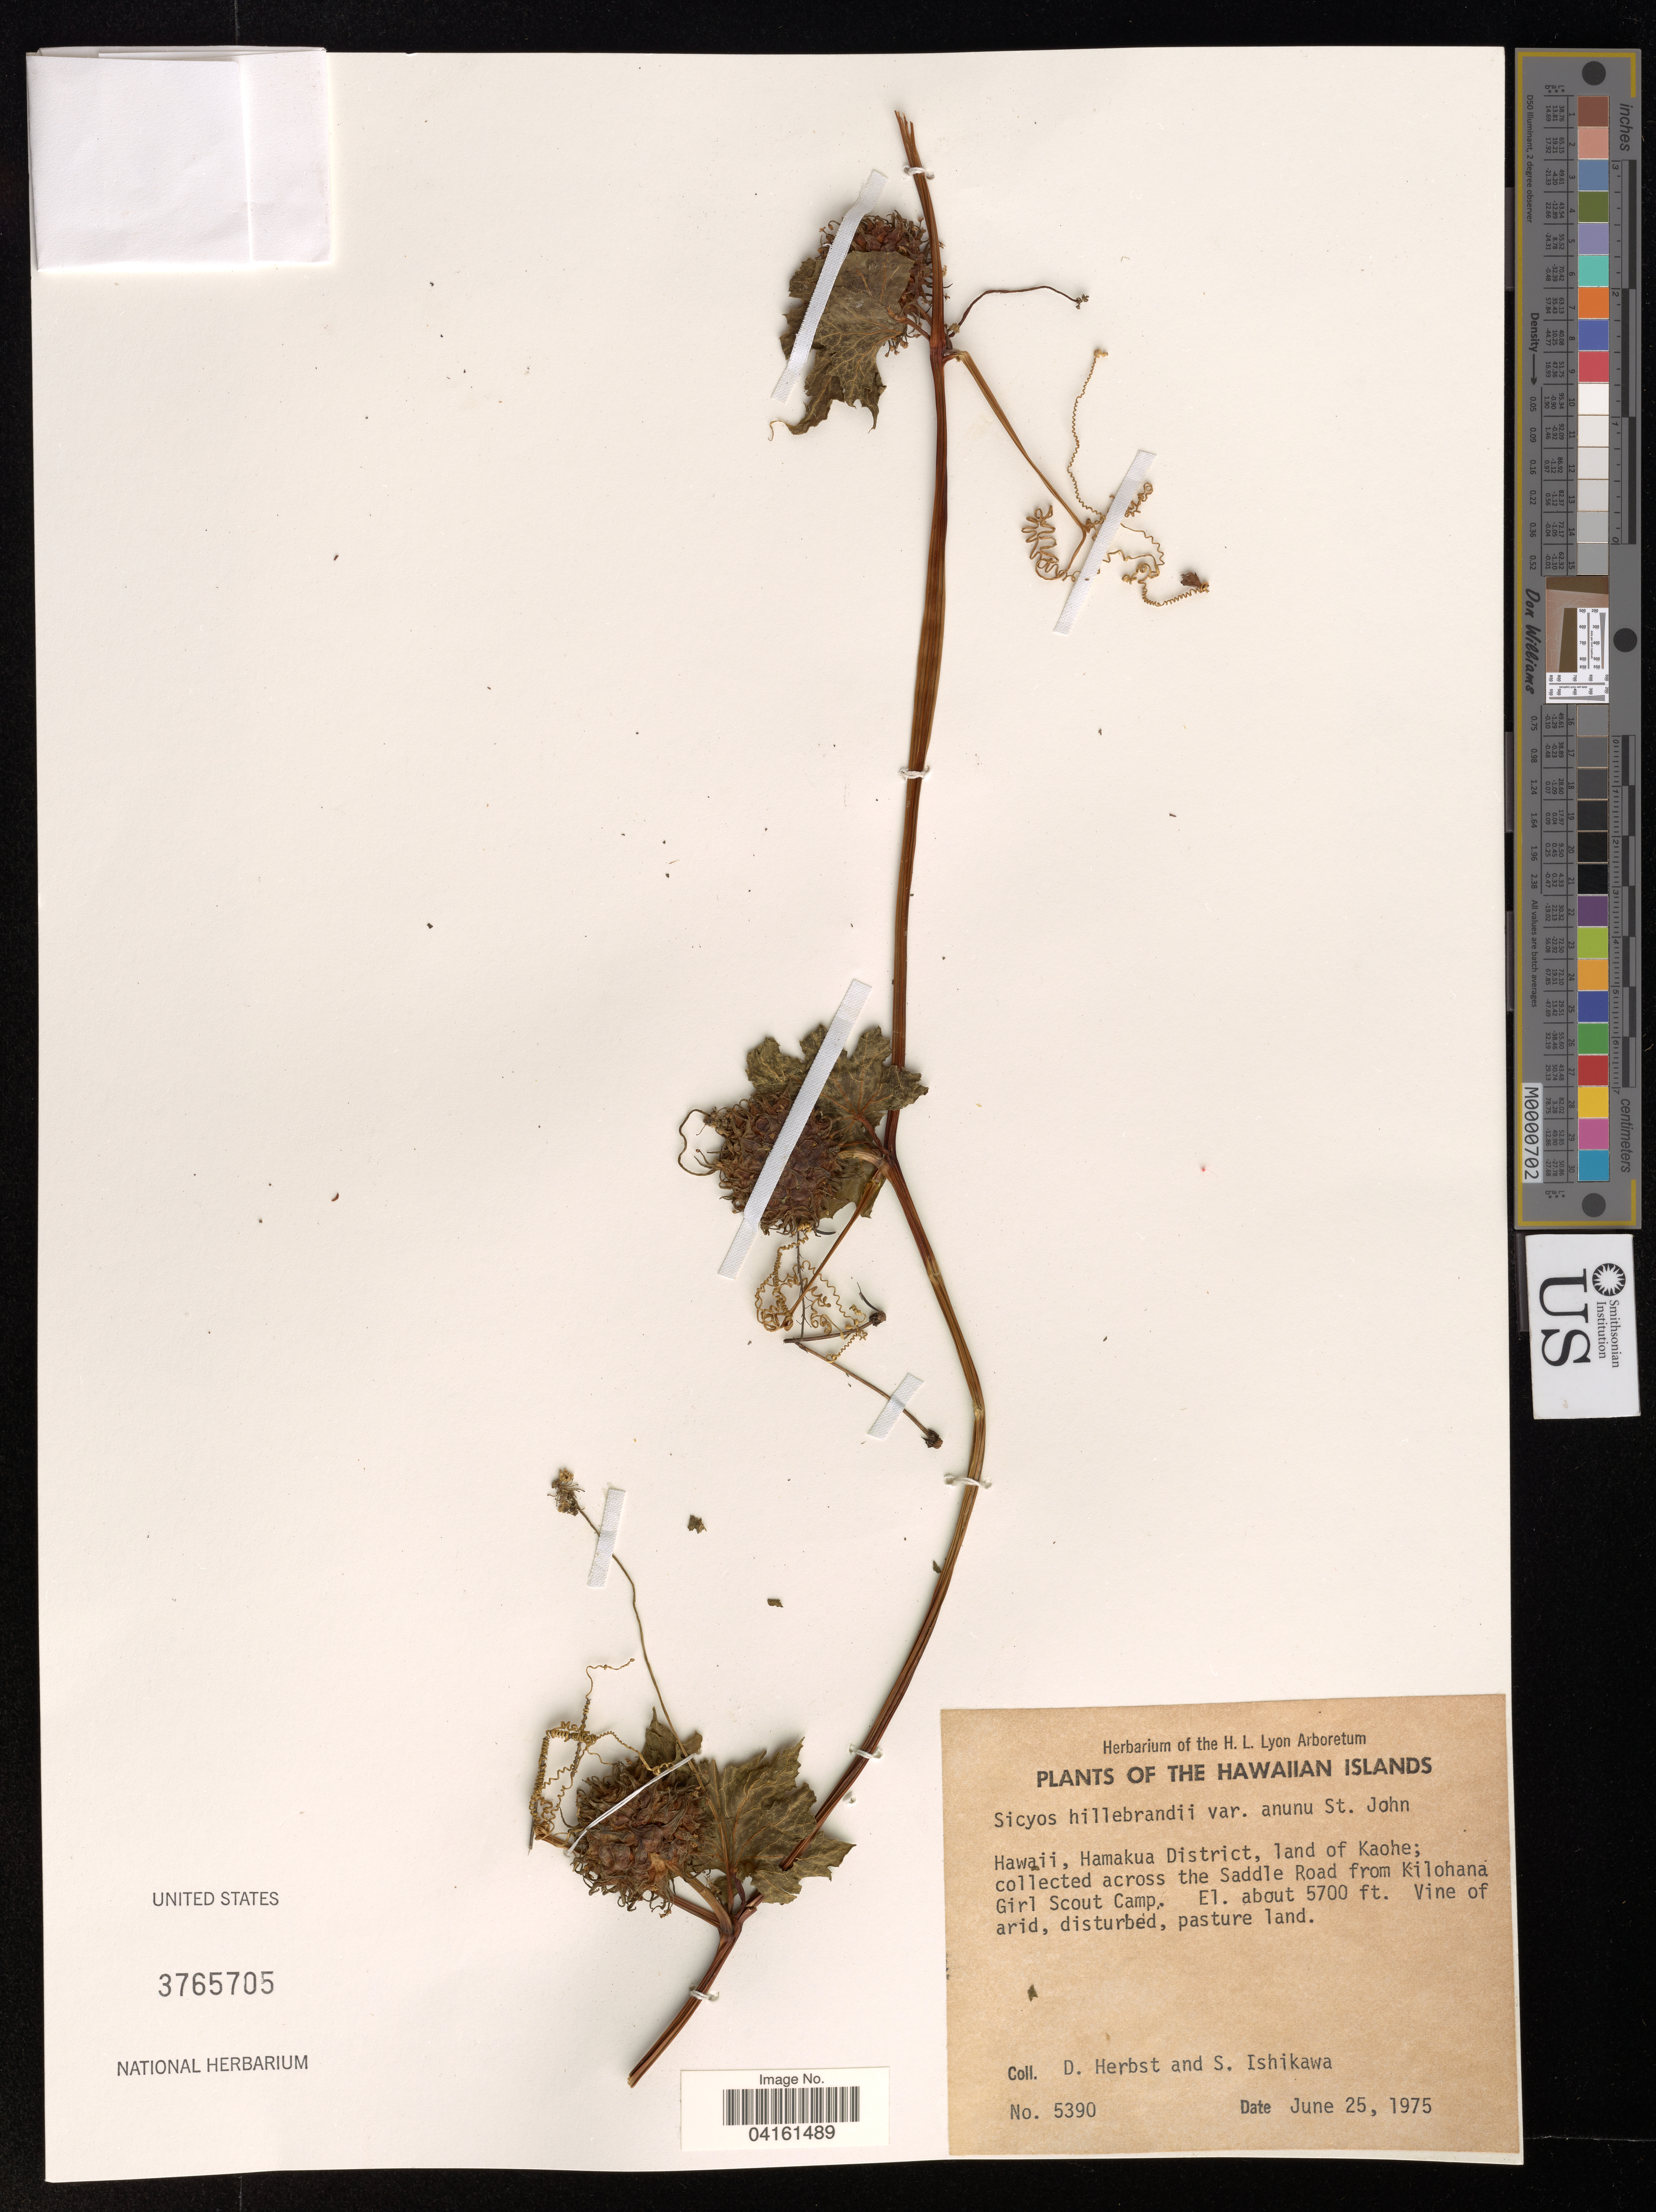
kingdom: Plantae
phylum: Tracheophyta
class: Magnoliopsida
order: Cucurbitales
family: Cucurbitaceae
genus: Sicyos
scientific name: Sicyos anunu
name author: (H. St. John) I. Telford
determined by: Wagner, W. L., (BOT), Smithsonian Institution - National Museum of Natural History (UNITED STATES)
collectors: D. Herbst & S. Ishikawa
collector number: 5390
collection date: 1975-06-25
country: United States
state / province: Hawaii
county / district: Hawaii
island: Hawaii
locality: Hamakua District, land of Kaohe; collected across the Saddle Road from Kilohana Girl Scout Camp.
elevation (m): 1737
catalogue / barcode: US 3765705